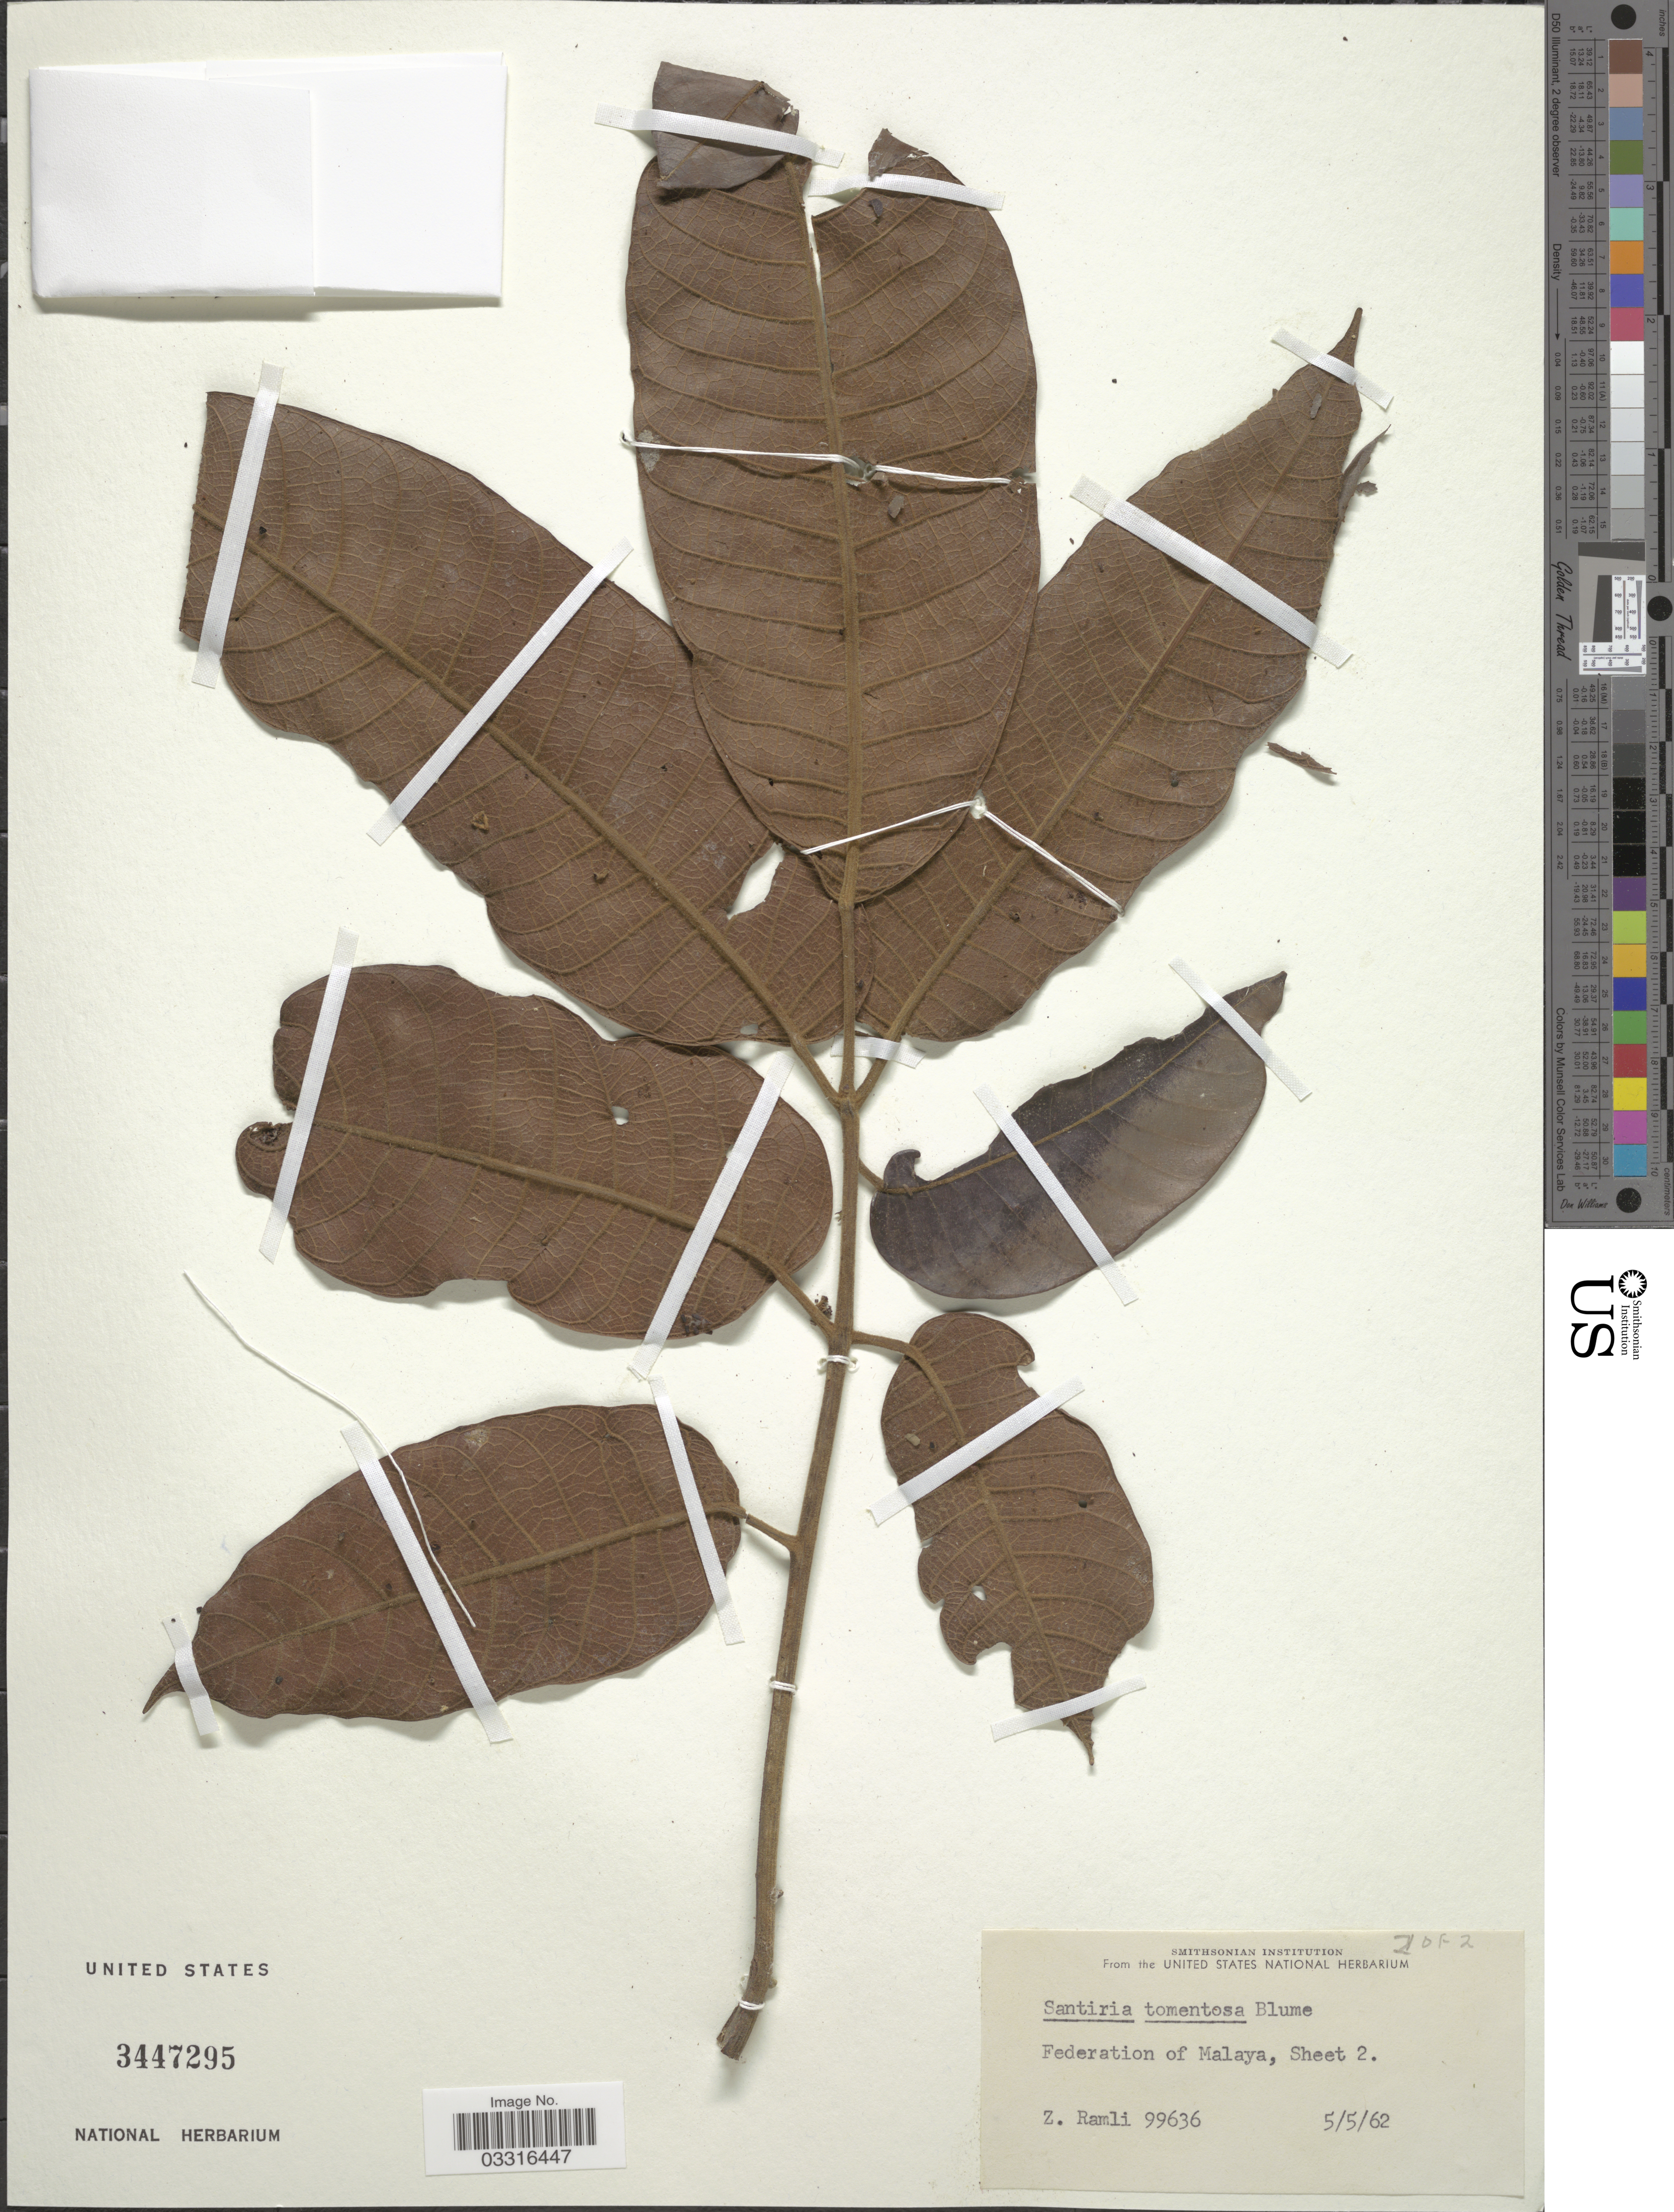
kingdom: Plantae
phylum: Tracheophyta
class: Magnoliopsida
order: Sapindales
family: Burseraceae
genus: Santiria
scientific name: Santiria tomentosa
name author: Blume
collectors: Z. Ramli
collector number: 99636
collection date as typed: Transcribed d/m/y: 5/5/62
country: Malaysia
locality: Federation of Malaya.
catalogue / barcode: US 3447295